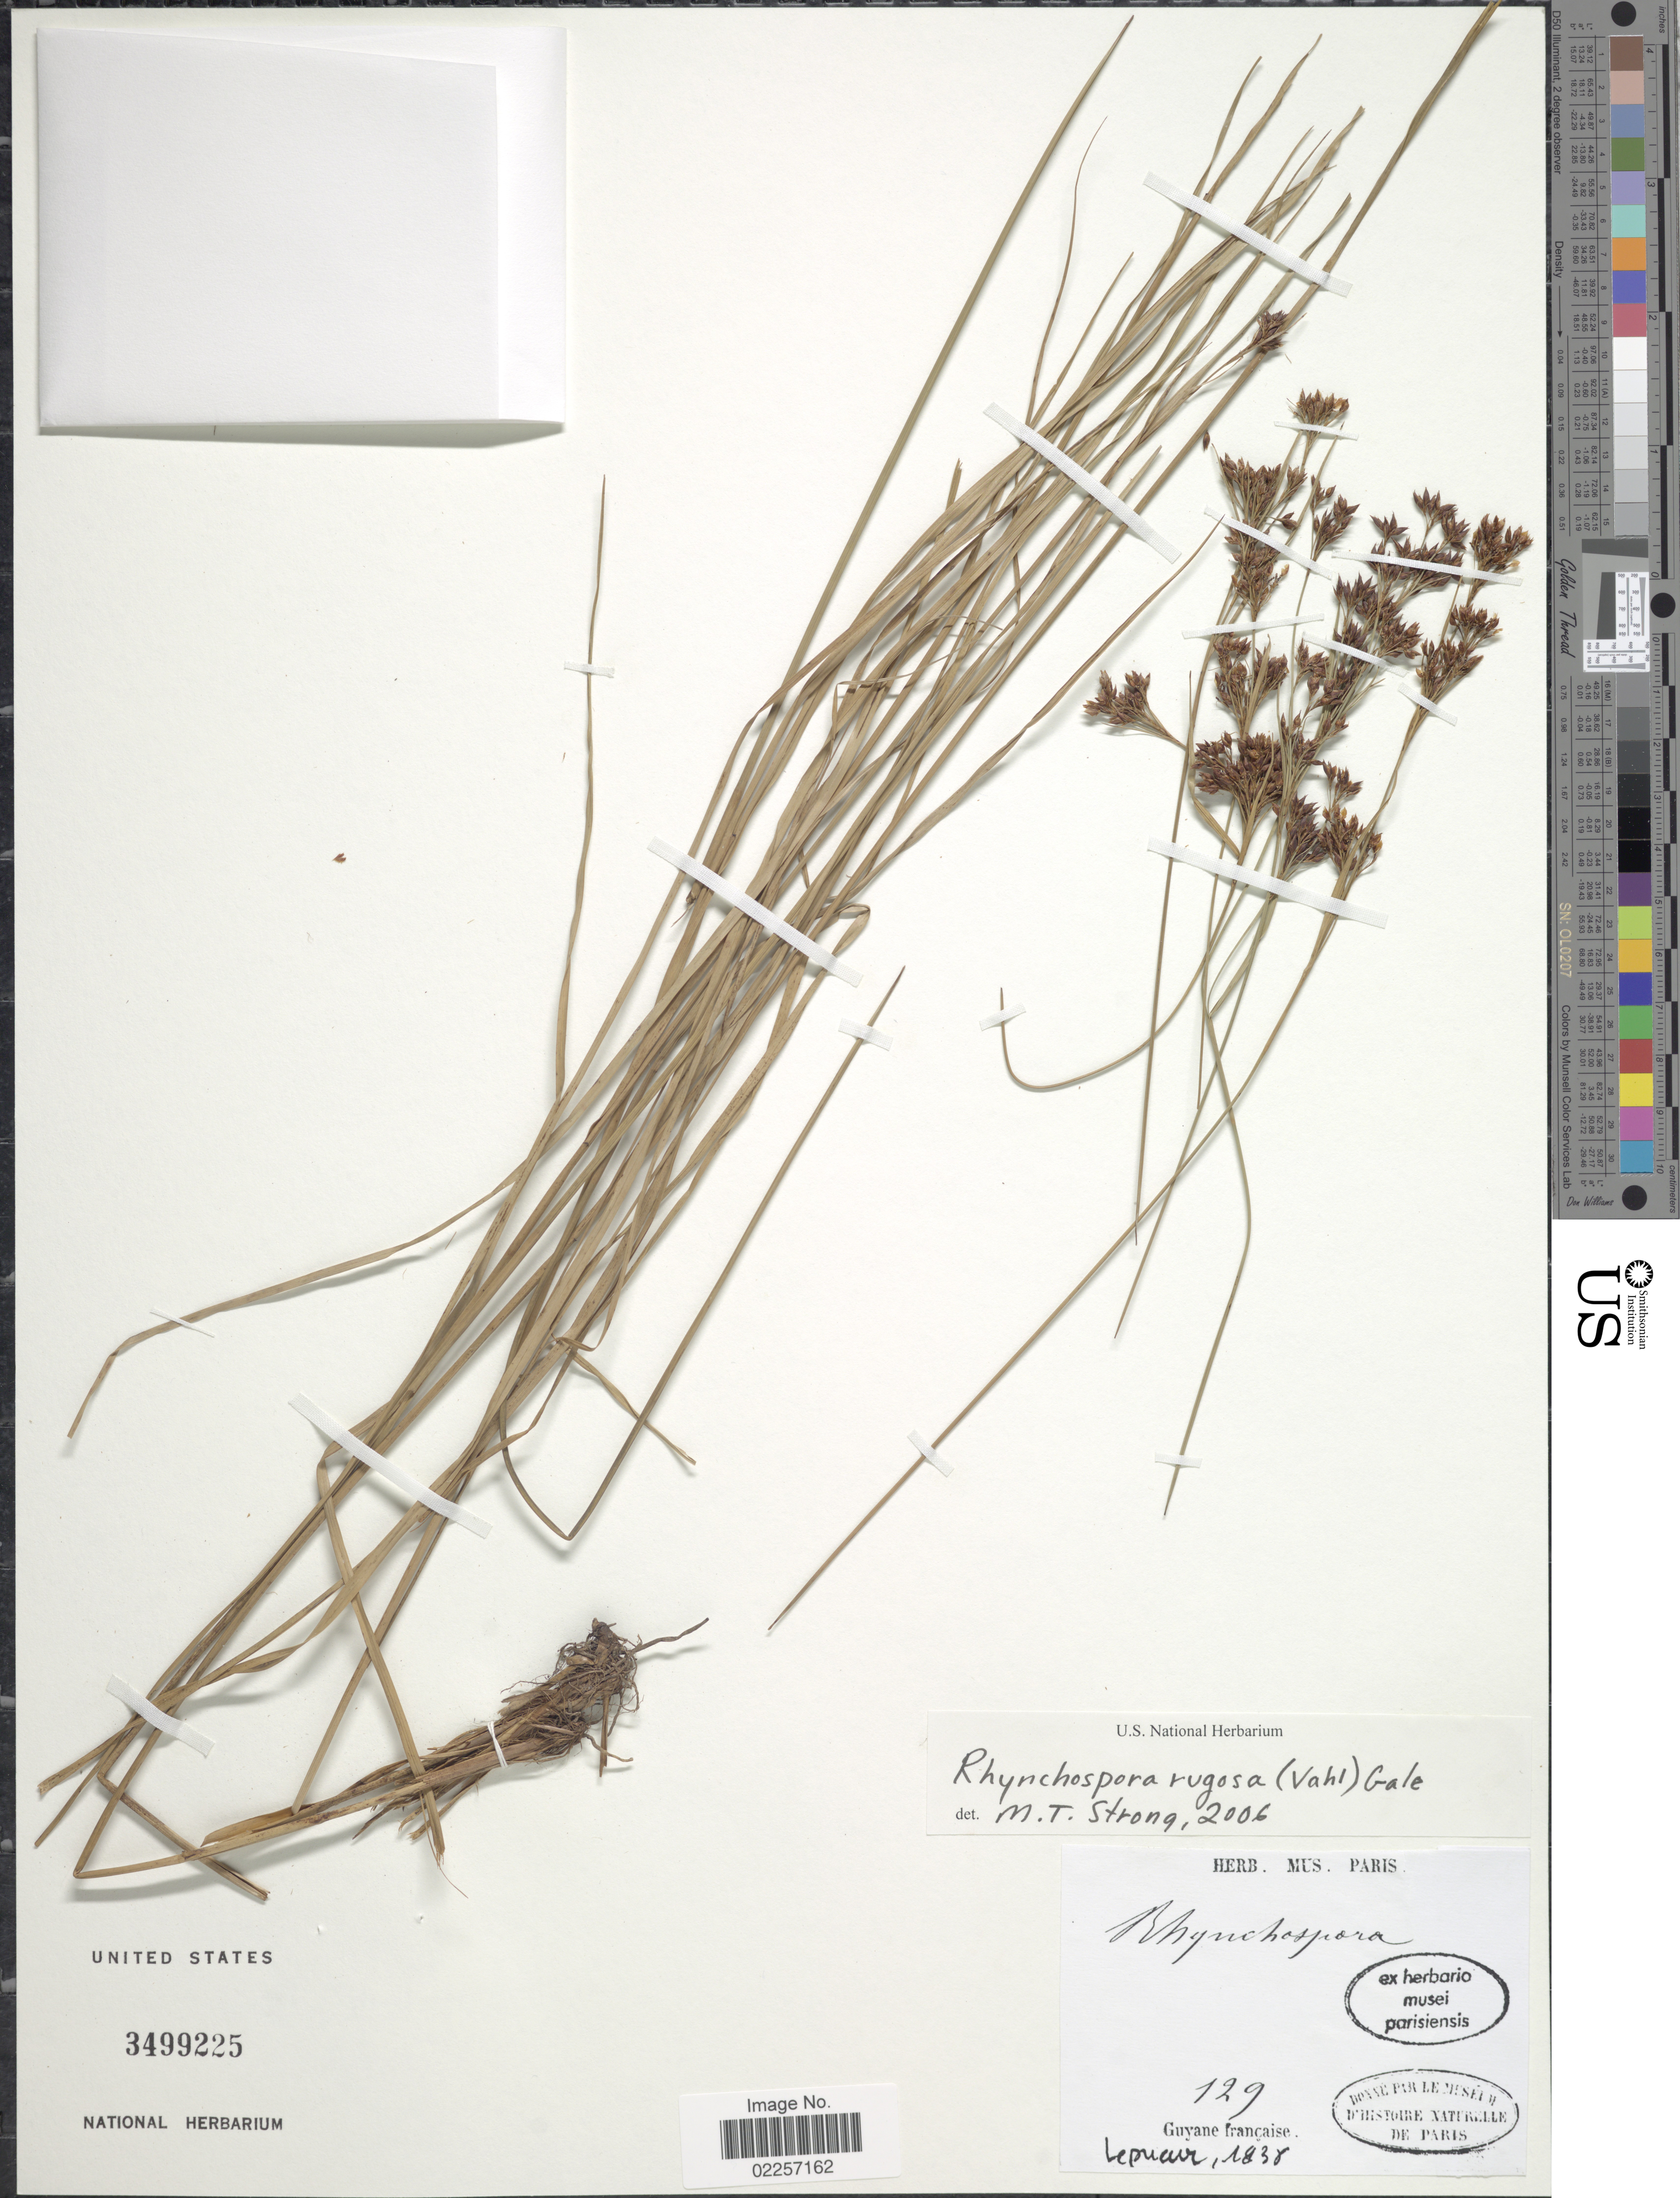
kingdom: Plantae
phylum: Tracheophyta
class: Liliopsida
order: Poales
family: Cyperaceae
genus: Rhynchospora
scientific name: Rhynchospora rugosa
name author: (Vahl) Gale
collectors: F. M. R. Leprieur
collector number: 129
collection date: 1838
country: French Guiana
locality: Guyane francaise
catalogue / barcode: US 3499225